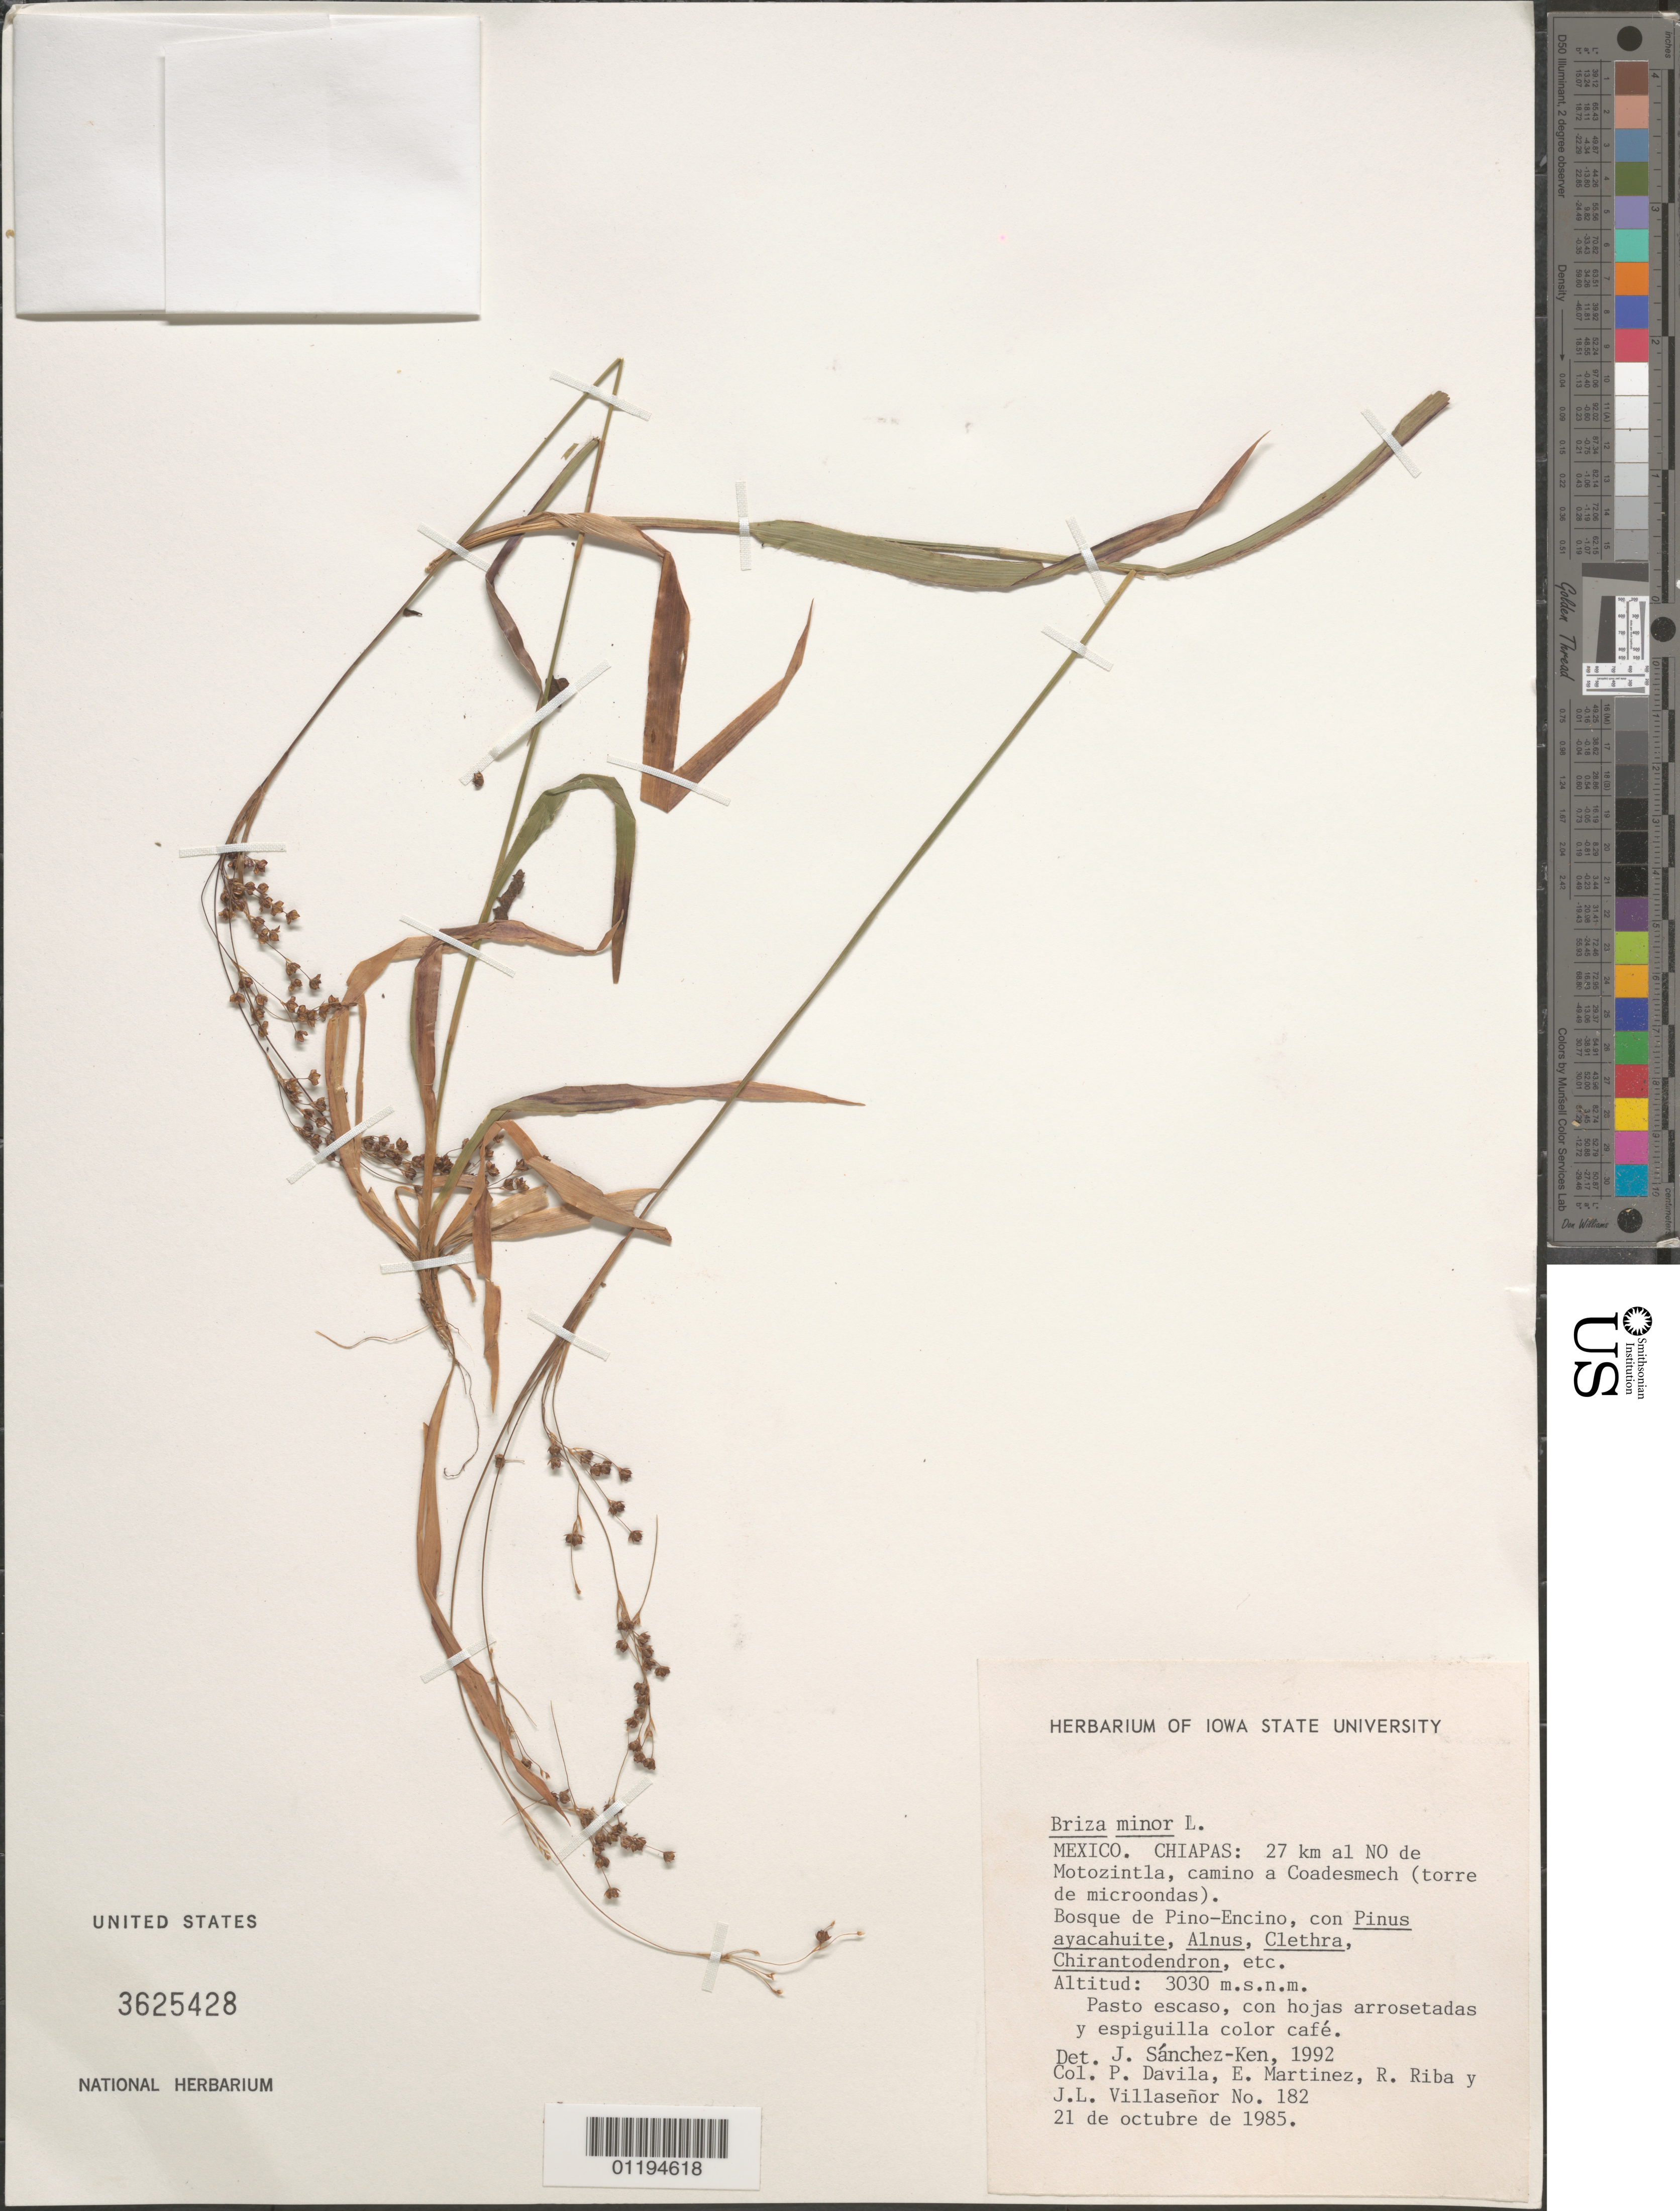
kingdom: Plantae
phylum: Tracheophyta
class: Liliopsida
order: Poales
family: Poaceae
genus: Briza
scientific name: Briza minor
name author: L.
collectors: P. Dávila, E. Martínez, R. Riba & J. Villaseñor R.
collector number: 182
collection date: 1985-10-21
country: Mexico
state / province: Chiapas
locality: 27km NW of Motozintla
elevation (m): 3030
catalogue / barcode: US 3625428